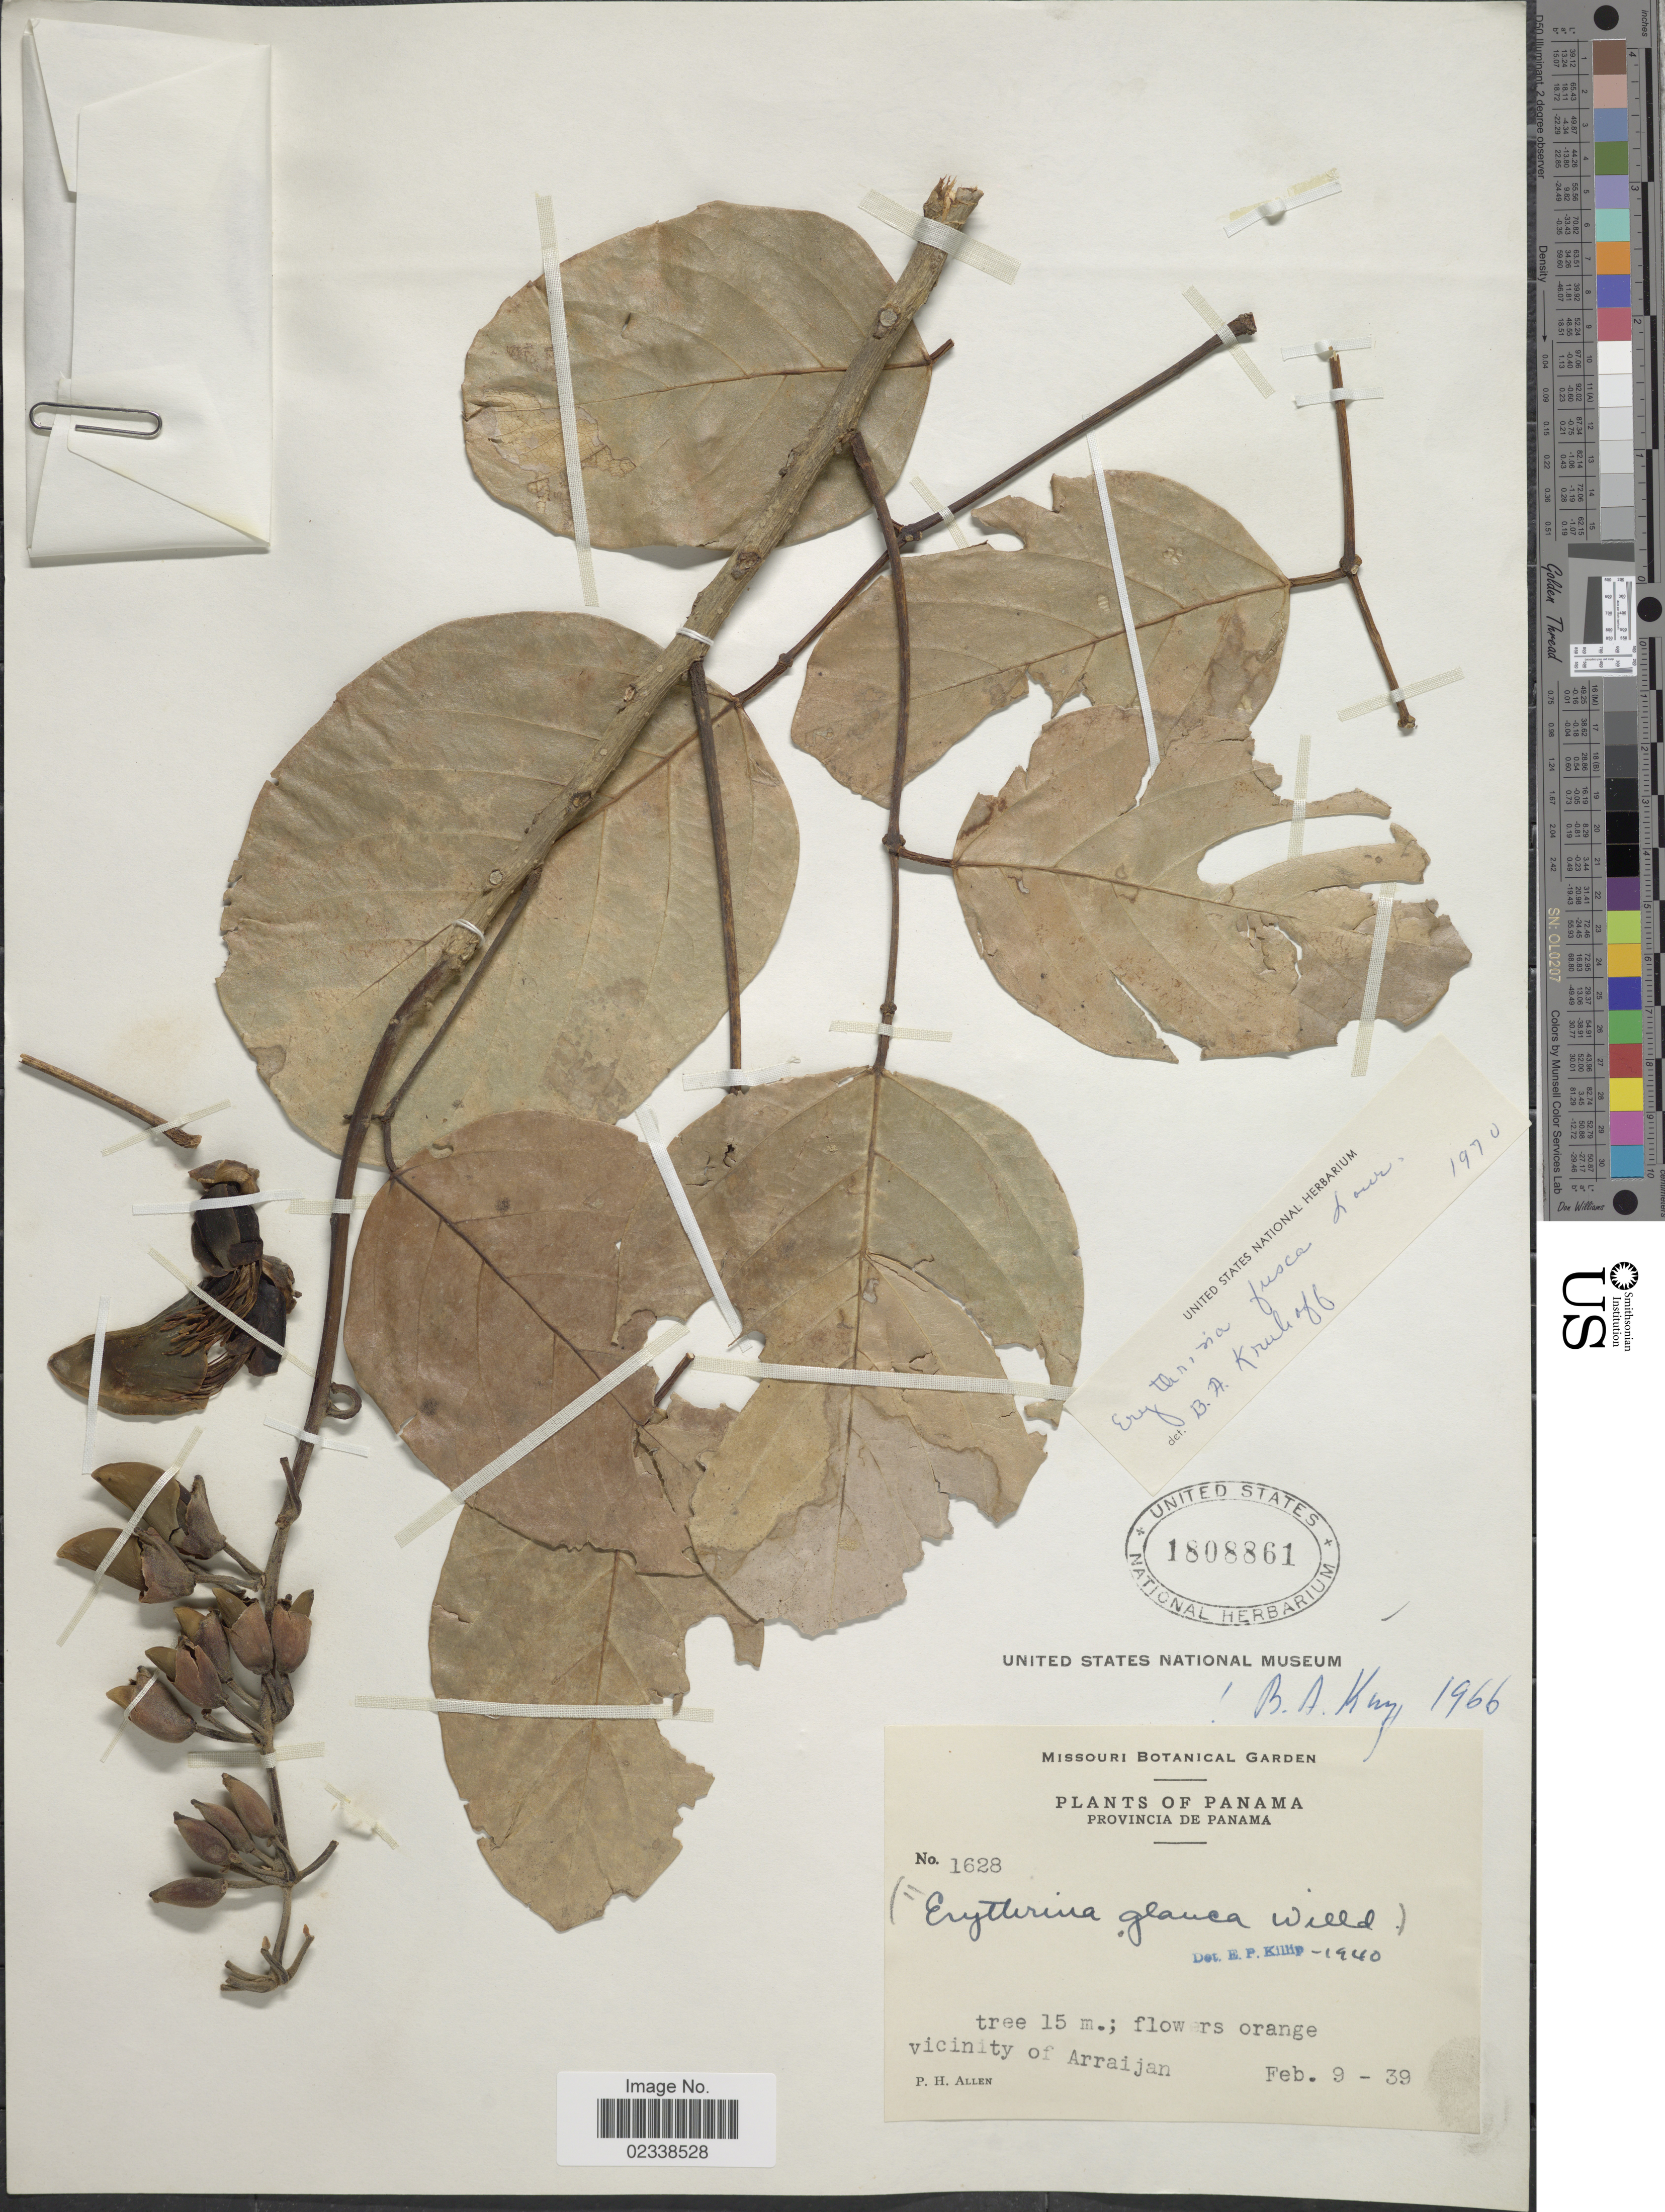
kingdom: Plantae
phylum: Tracheophyta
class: Magnoliopsida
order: Fabales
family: Fabaceae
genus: Erythrina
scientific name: Erythrina fusca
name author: Lour.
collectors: P. H. Allen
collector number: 1628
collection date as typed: Transcribed d/m/y: 9/2/39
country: Panama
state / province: Panamá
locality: Vicinity of Arraijan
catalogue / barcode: US 1808861